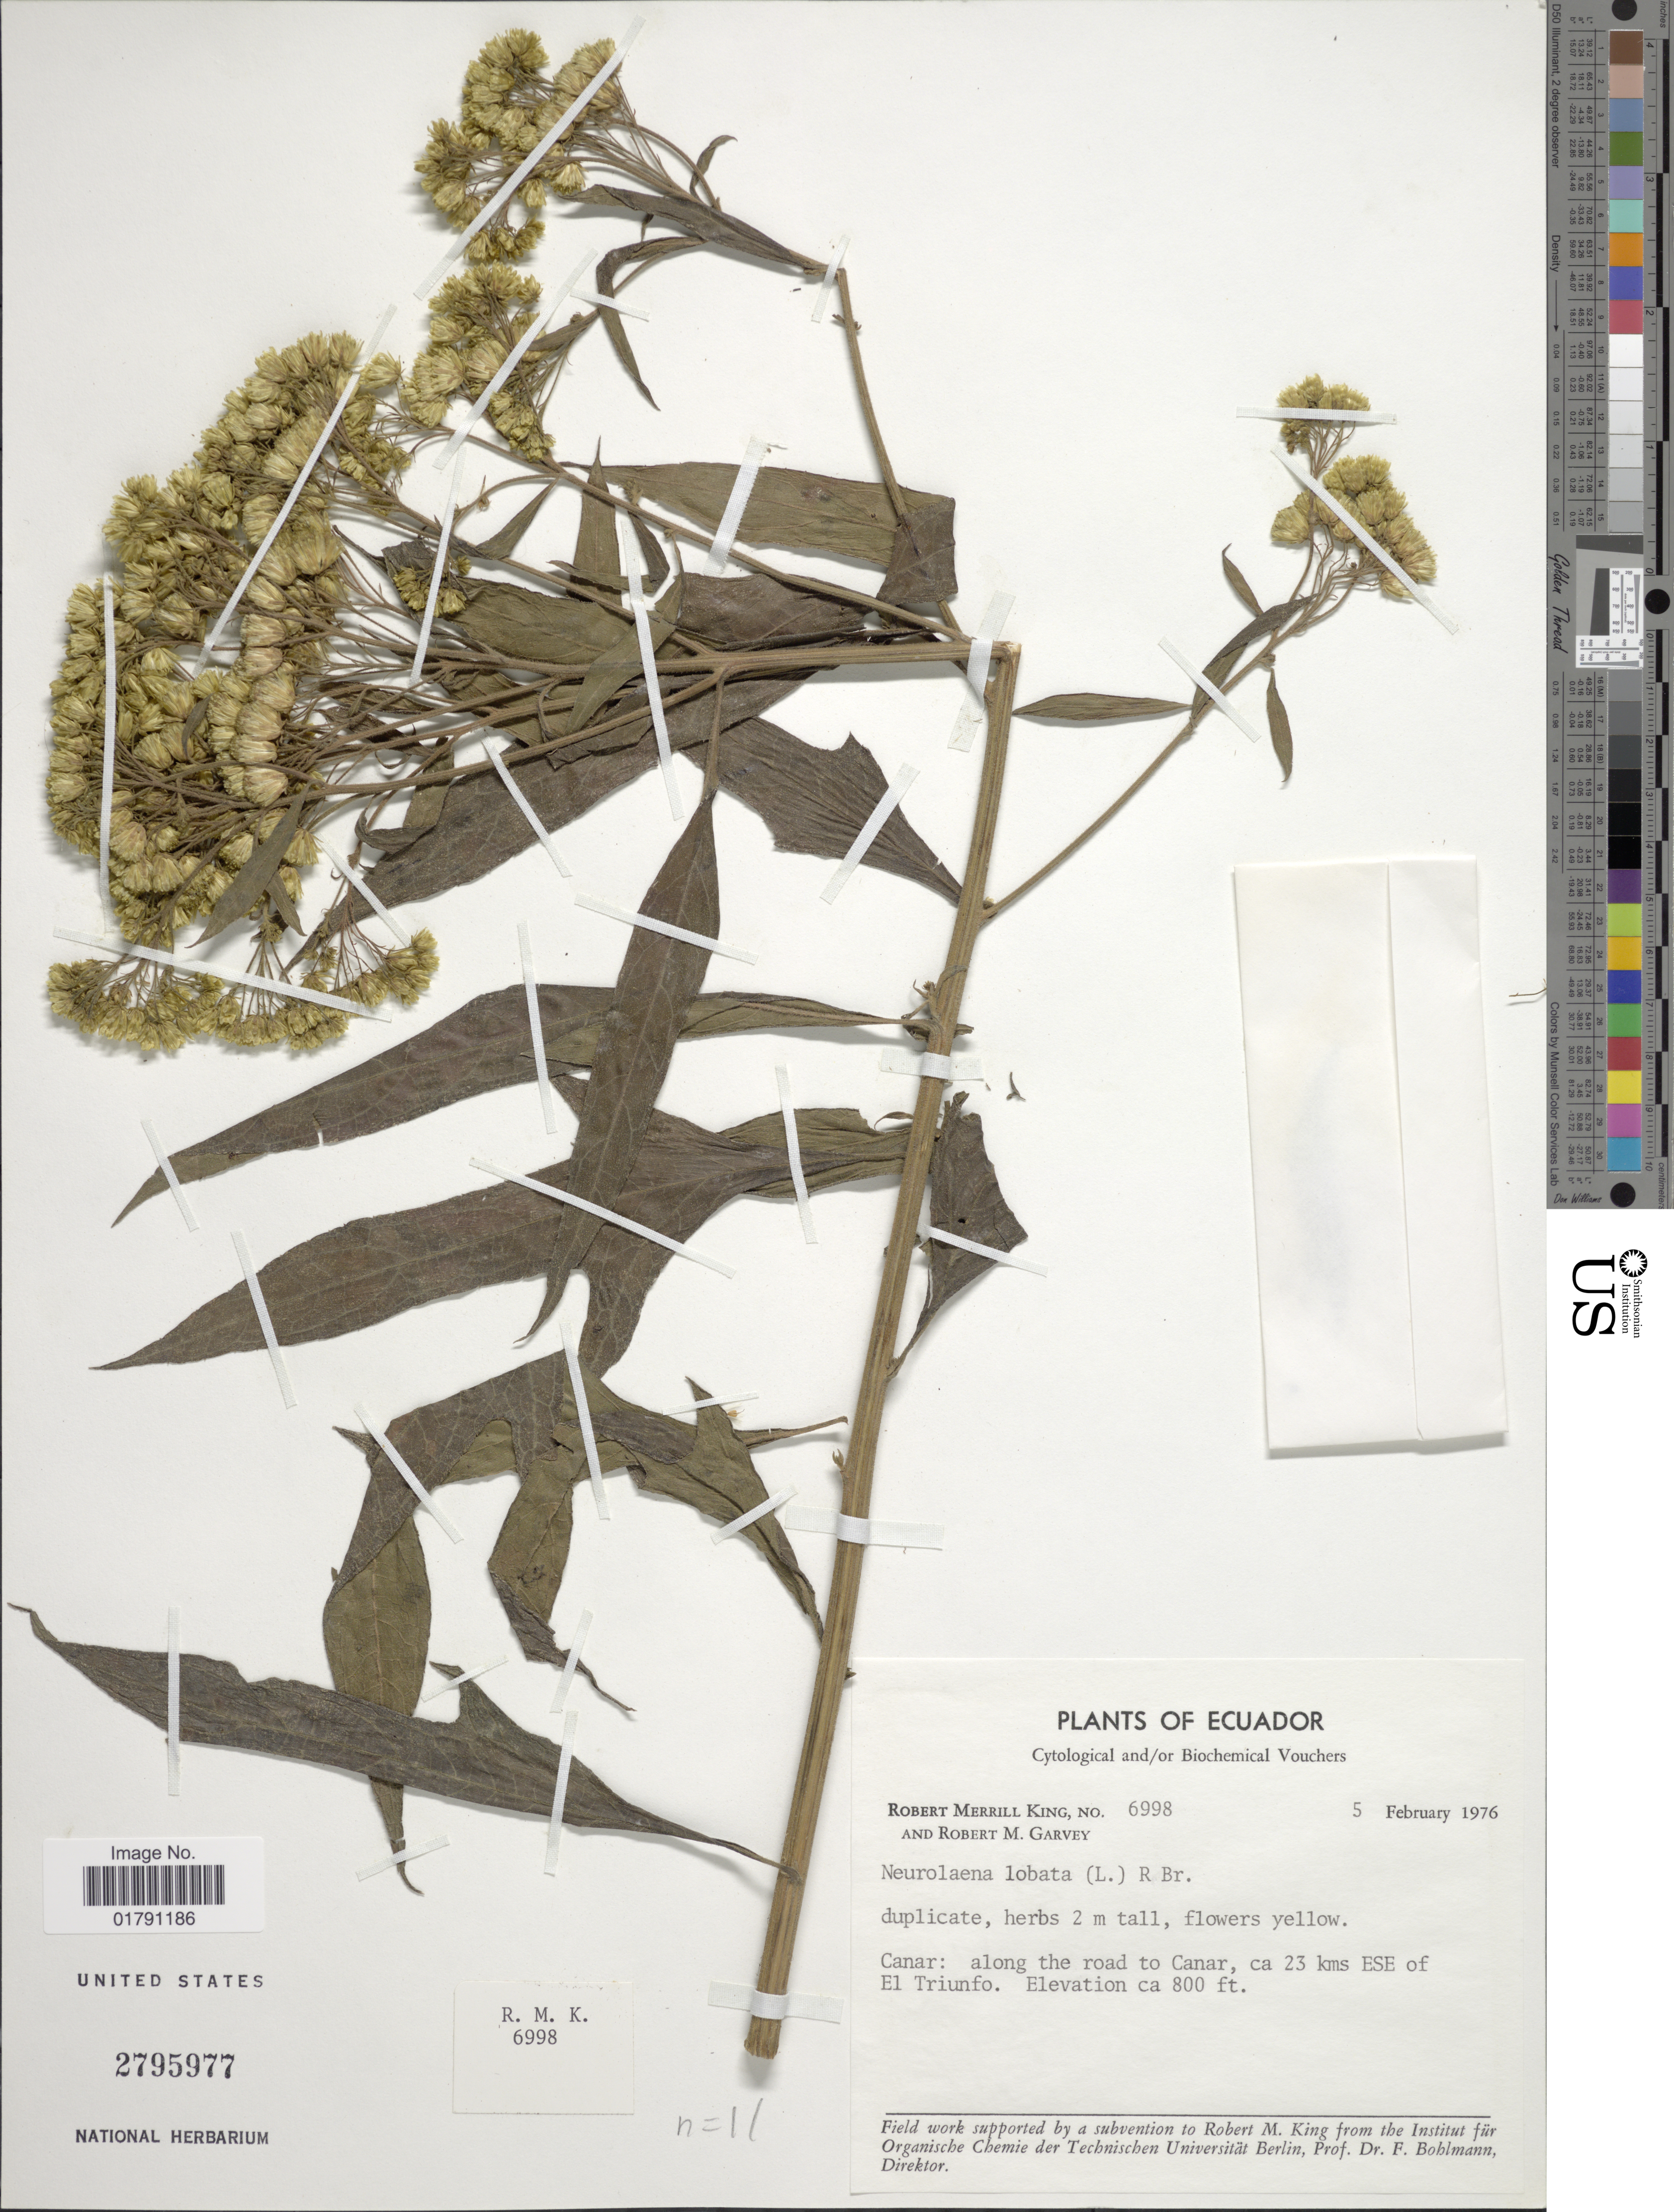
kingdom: Plantae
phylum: Tracheophyta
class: Magnoliopsida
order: Asterales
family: Asteraceae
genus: Neurolaena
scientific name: Neurolaena lobata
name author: (L.) R. Br. ex Cass.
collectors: R. M. King & R. Garvey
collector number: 6998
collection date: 1976-02-05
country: Ecuador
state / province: Cañar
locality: Along the road to Canar, ca23 kms ESE of El Triunfo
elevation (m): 244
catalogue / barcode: US 2795977